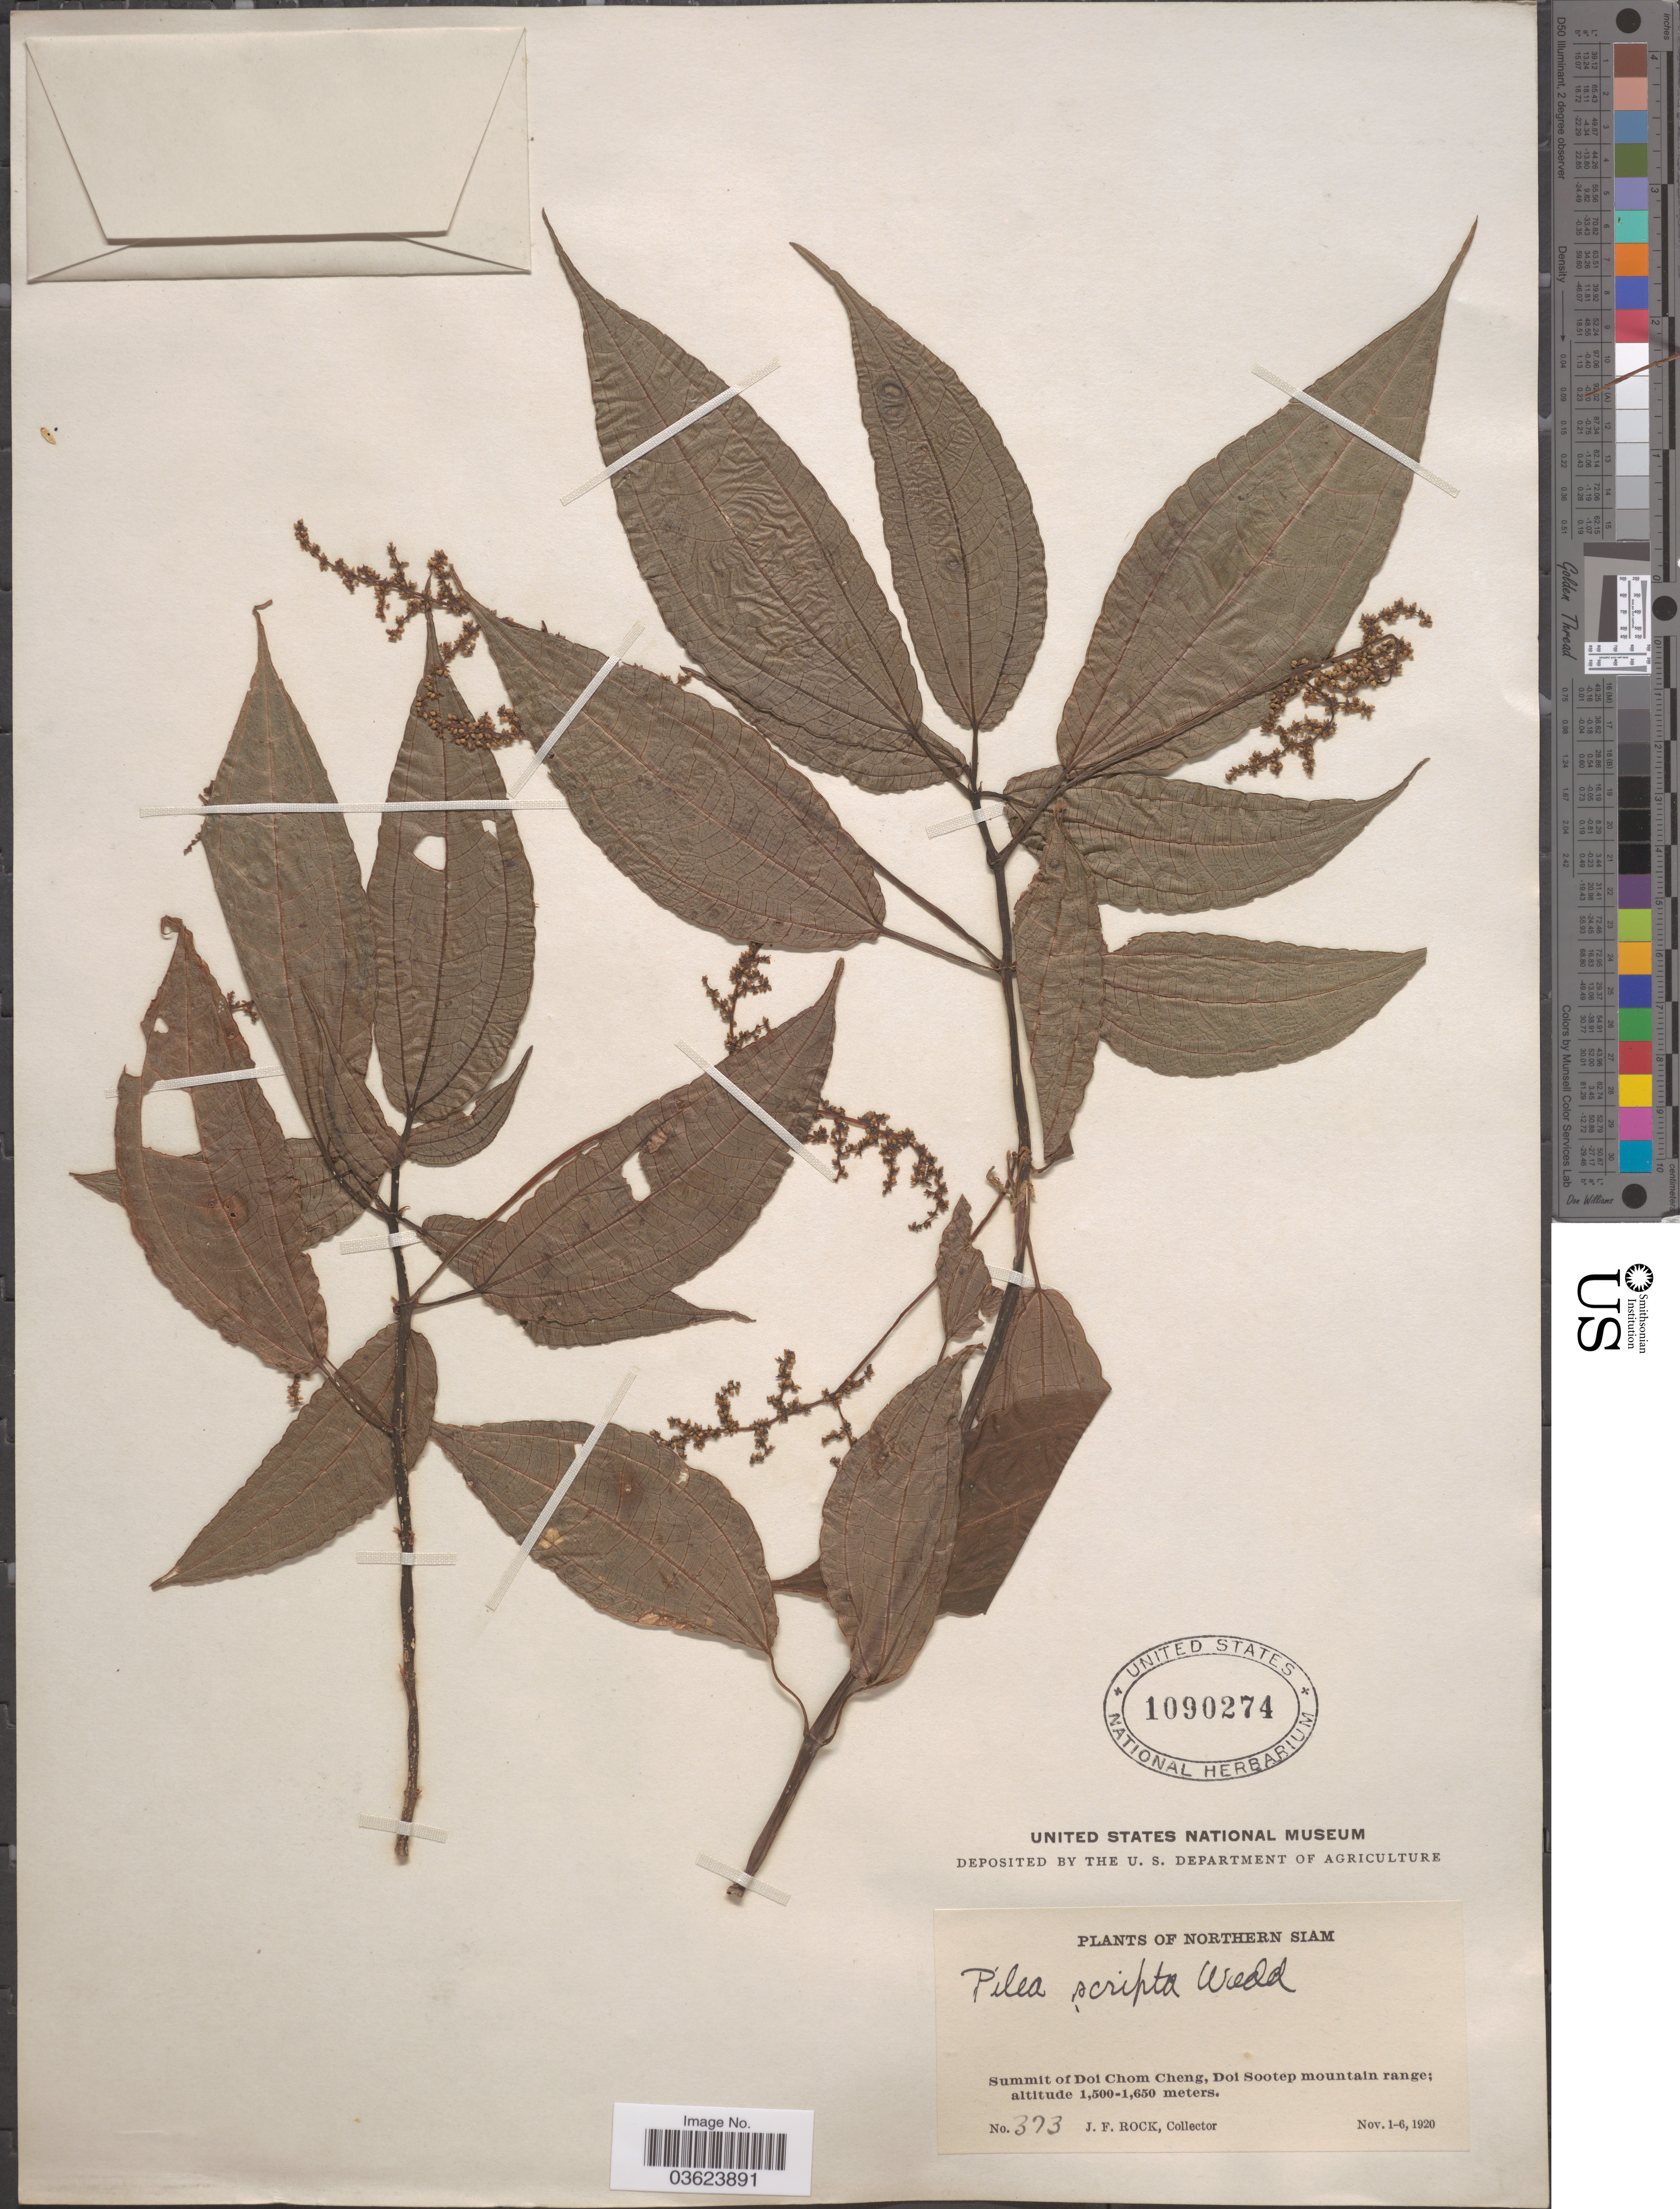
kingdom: Plantae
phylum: Tracheophyta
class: Magnoliopsida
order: Rosales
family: Urticaceae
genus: Pilea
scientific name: Pilea scripta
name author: (Buch.-Ham. ex D. Don) Wedd.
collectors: J. Rock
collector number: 373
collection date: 1920-11-01/1920-11-06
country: Thailand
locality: Northern Siam. Summit of Doi Chom Cheng, Doi Sootep mountain range.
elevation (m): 1500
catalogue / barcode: US 1090274